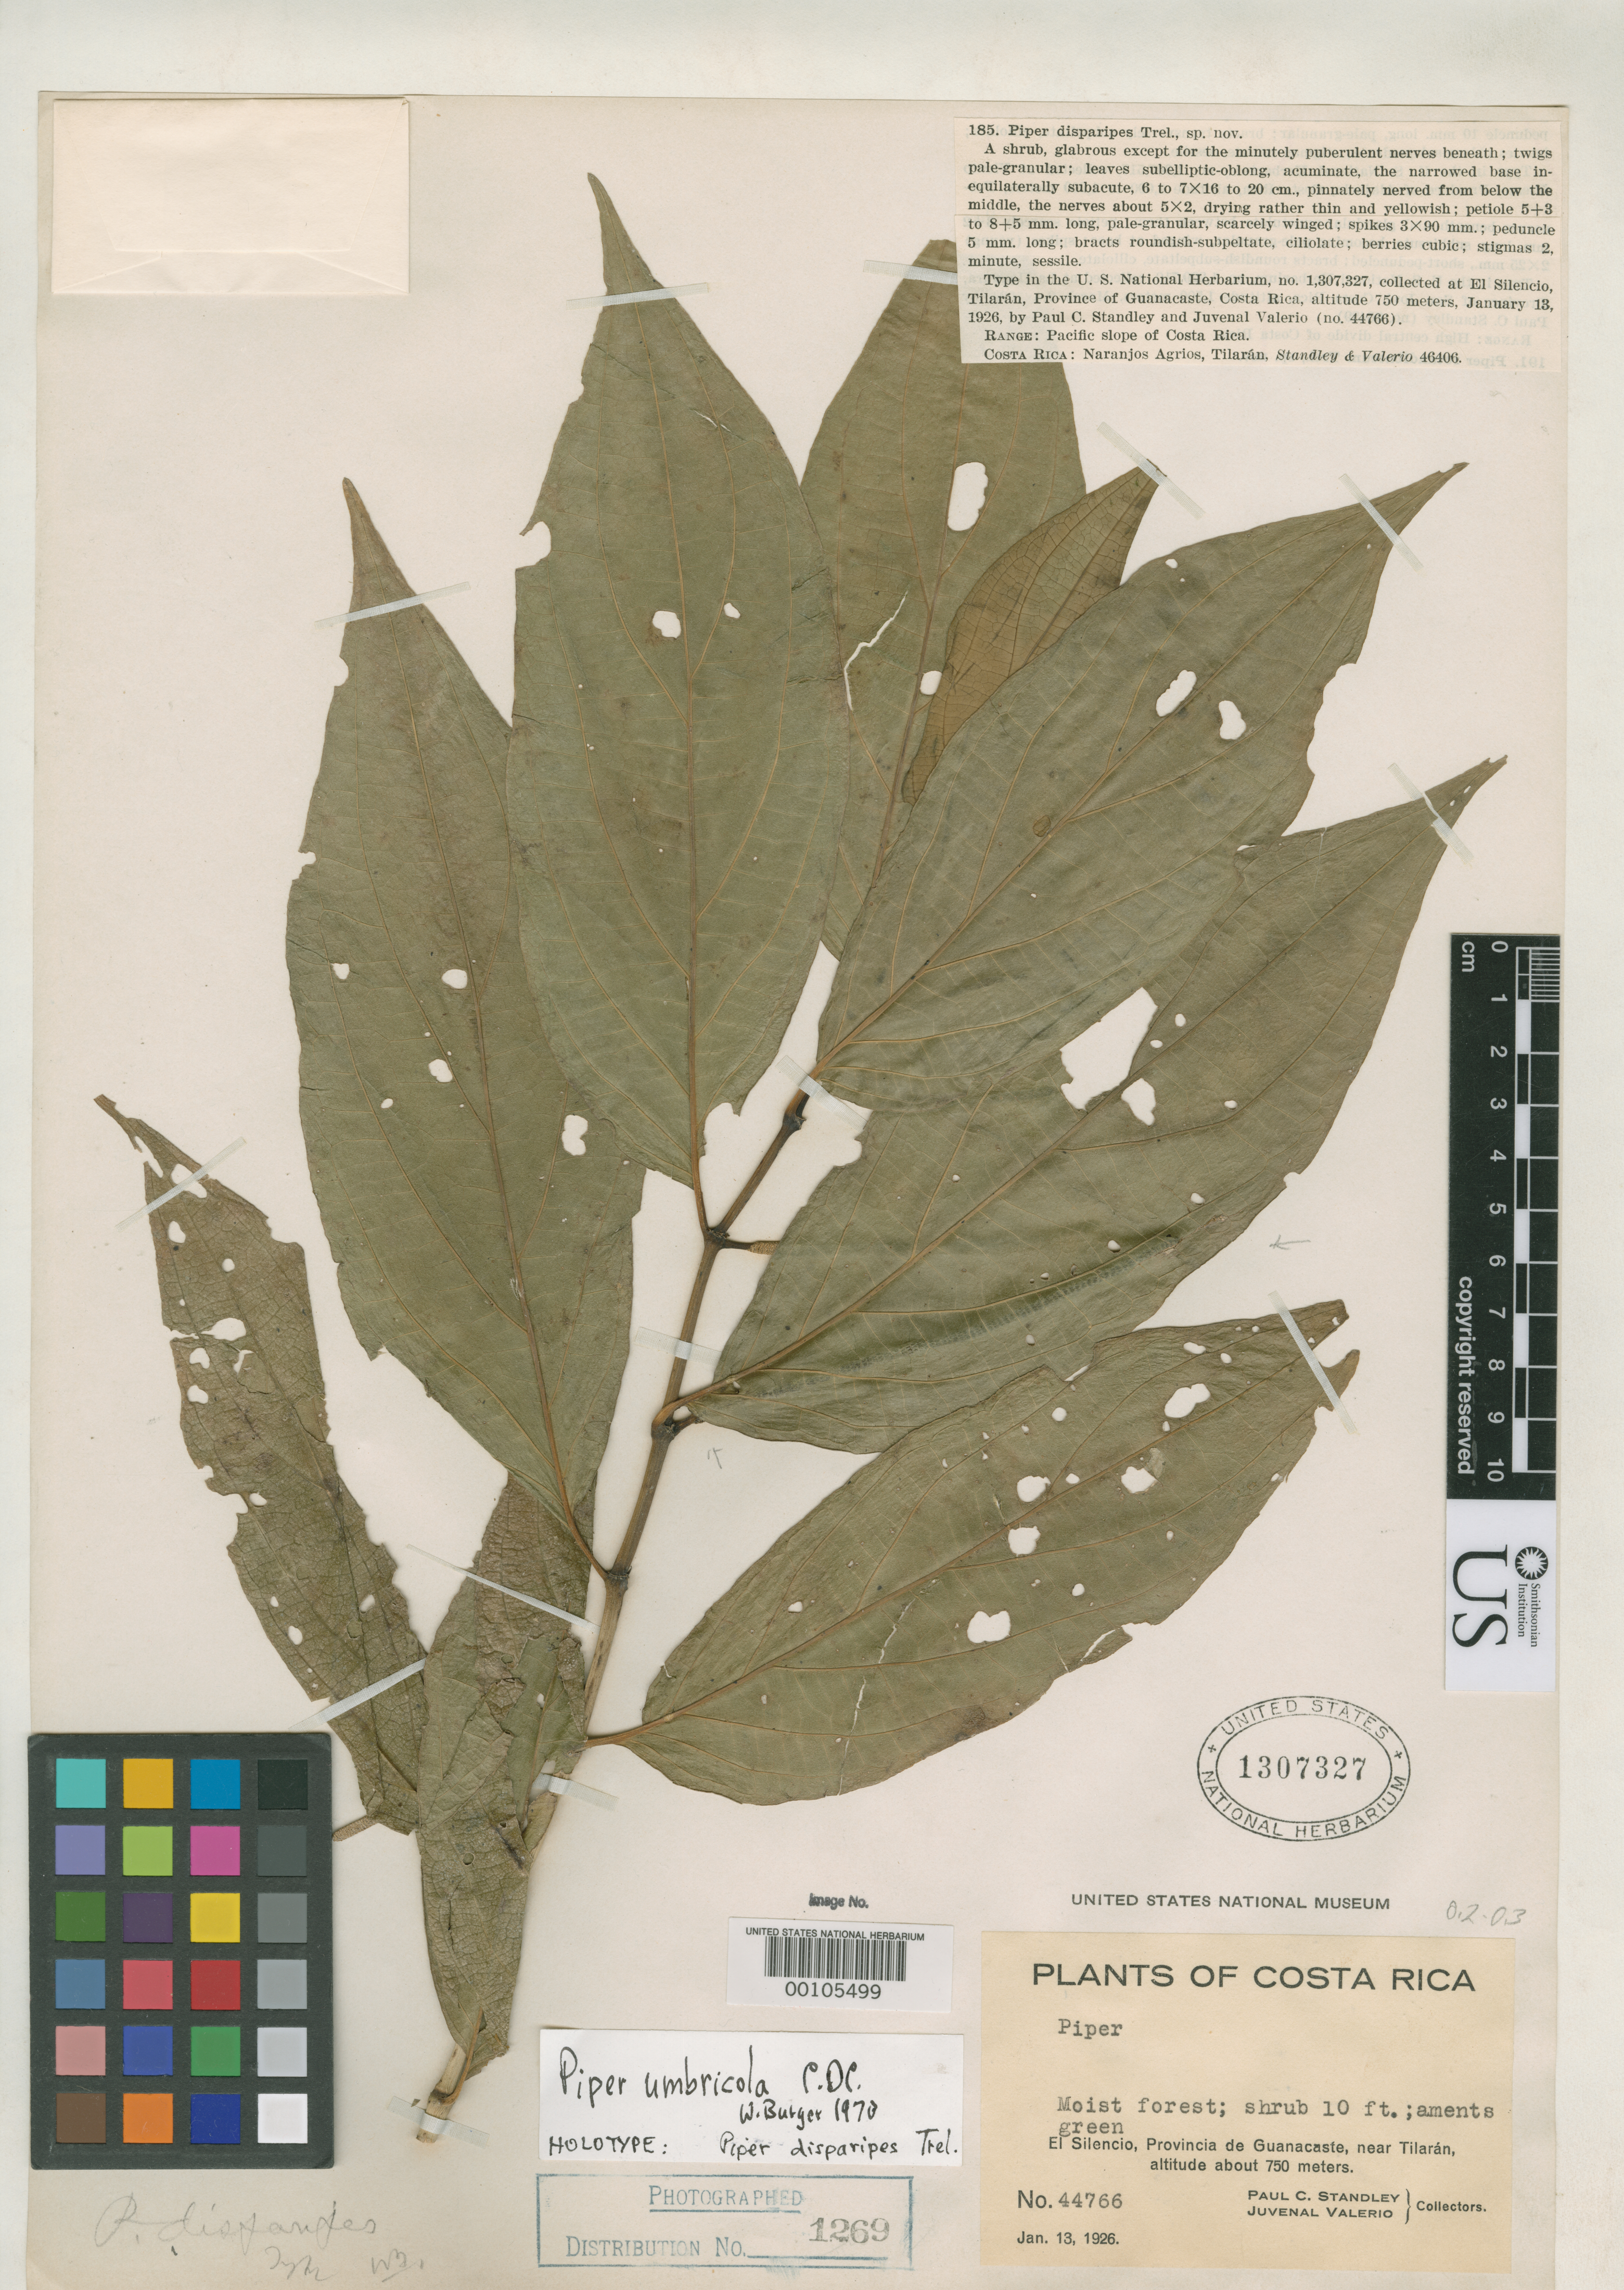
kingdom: Plantae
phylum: Tracheophyta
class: Magnoliopsida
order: Piperales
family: Piperaceae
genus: Piper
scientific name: Piper disparipes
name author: Trel.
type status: Holotype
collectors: P. C. Standley & J. Valerio R.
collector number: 44766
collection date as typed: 13 Jan 1926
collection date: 1926-01-13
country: Costa Rica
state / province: Guanacaste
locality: El Silencio, near Tilaran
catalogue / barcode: US 1307327